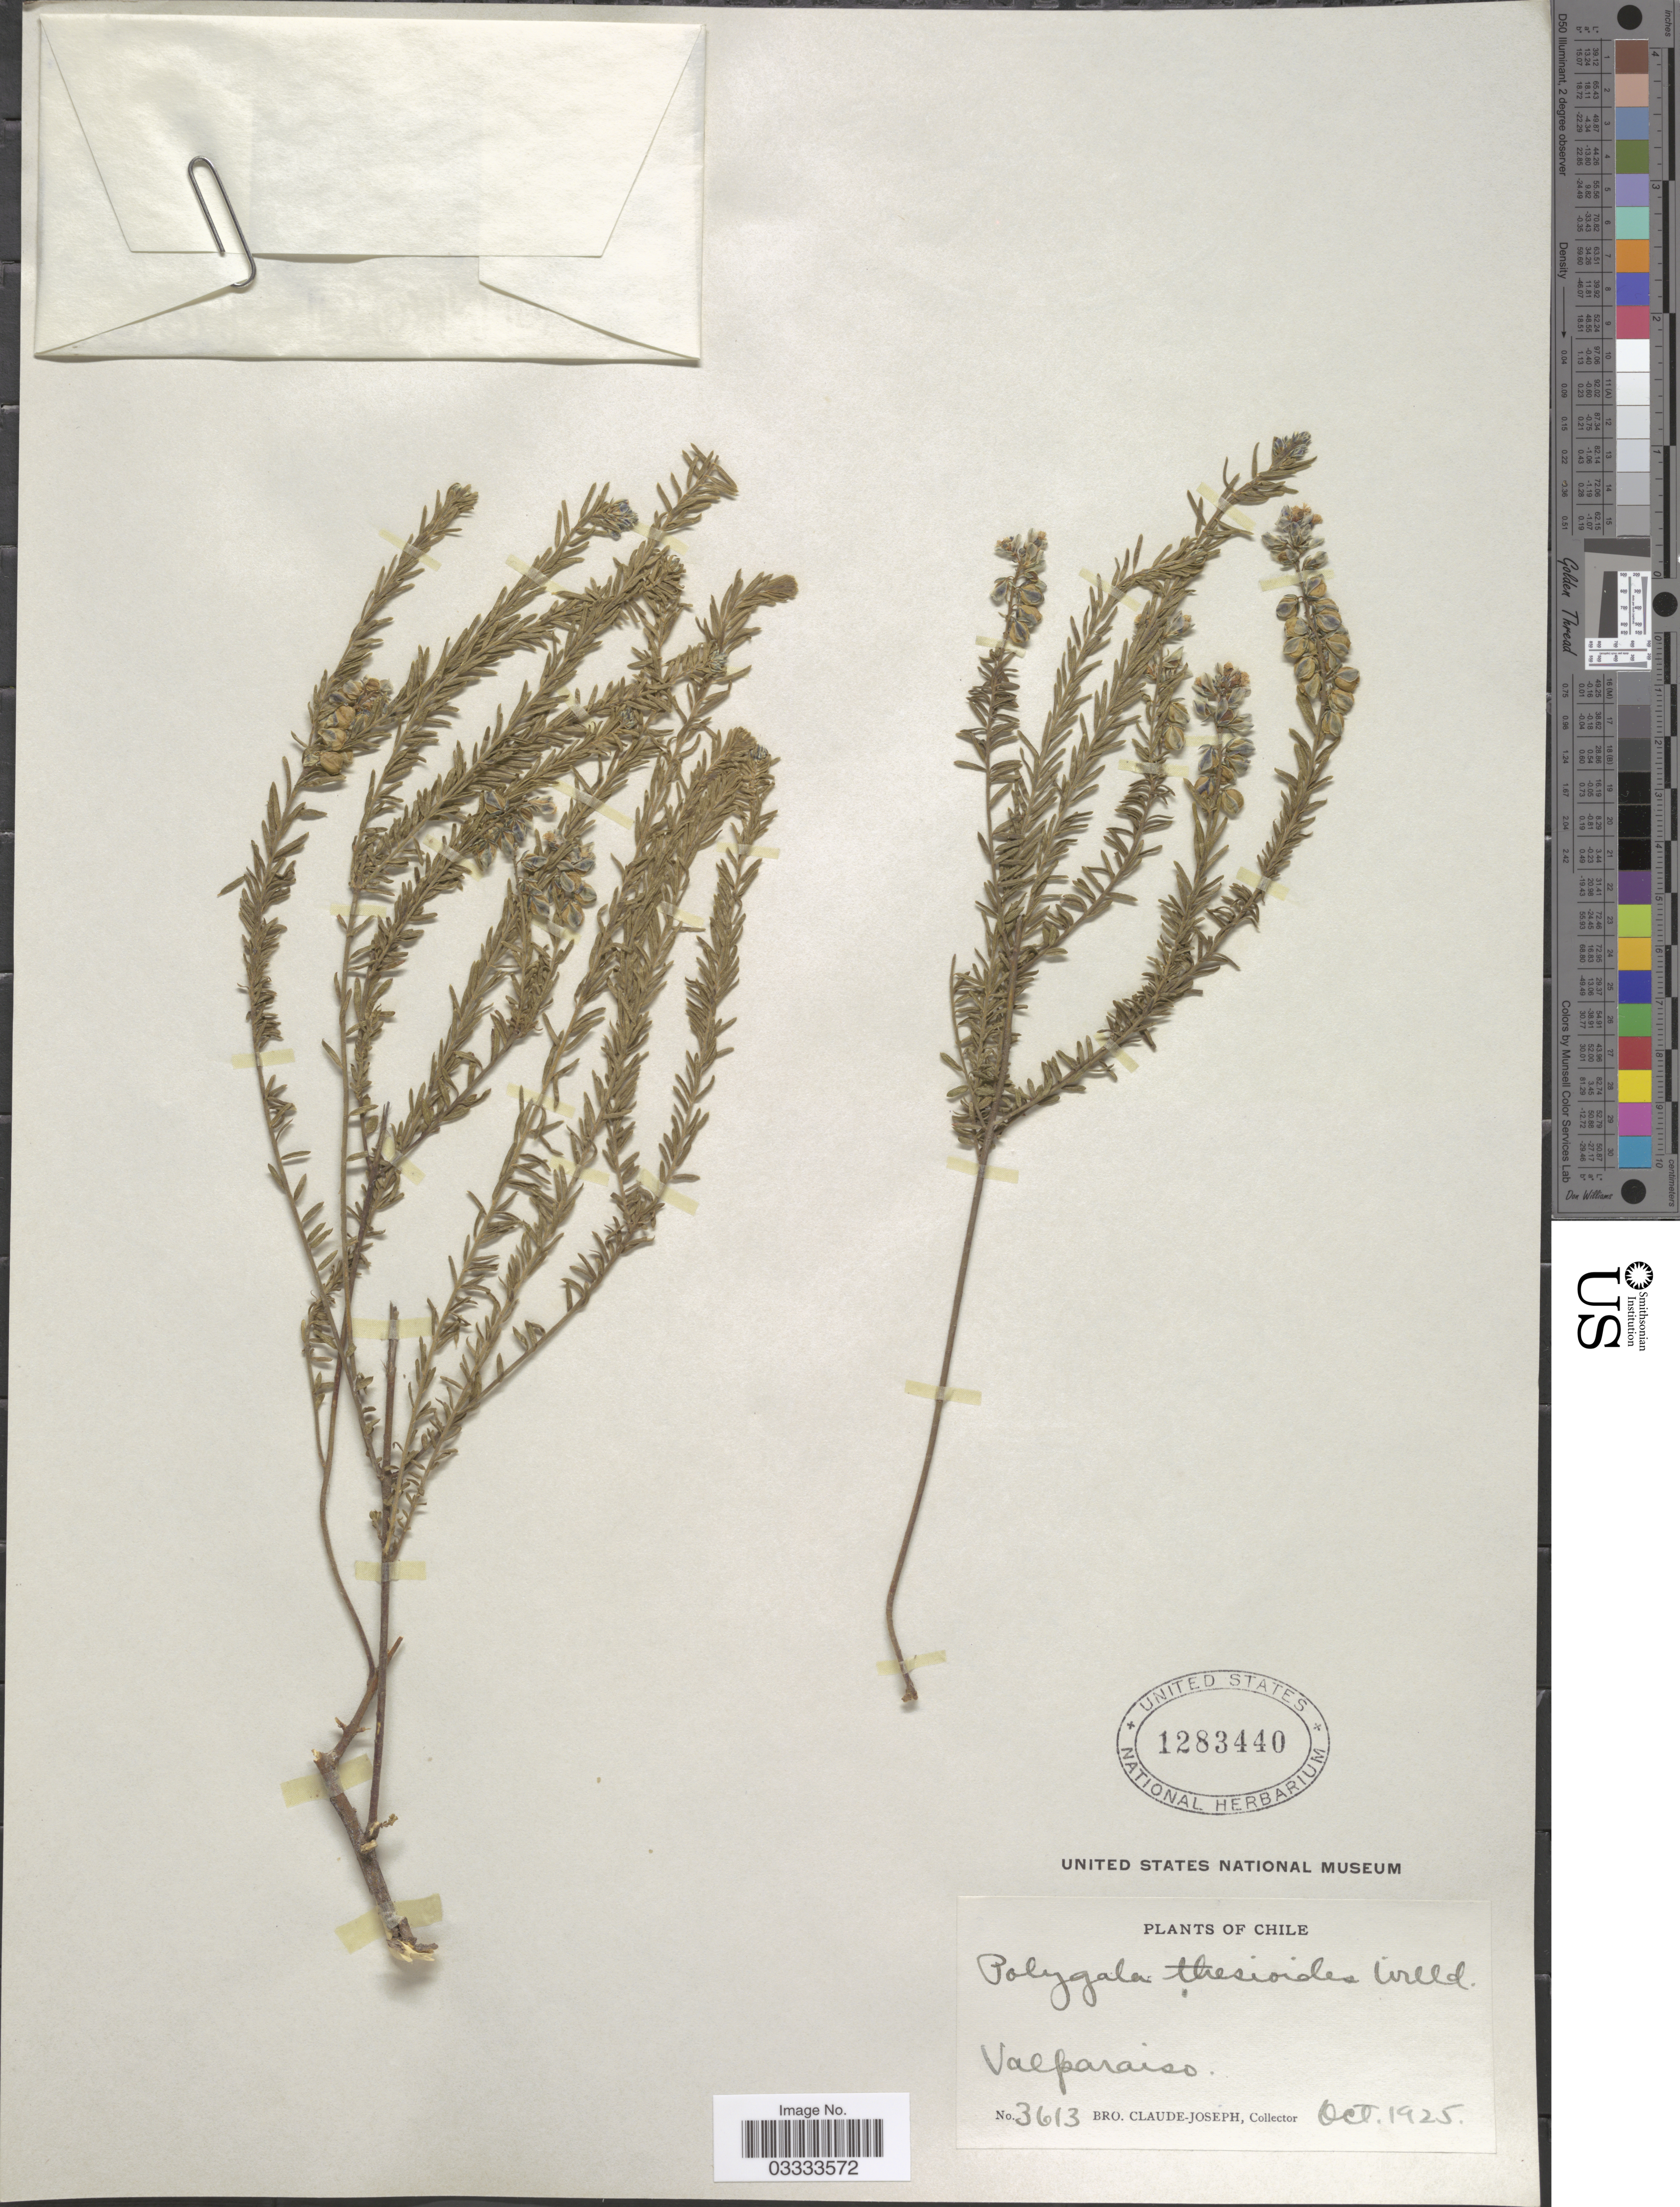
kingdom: Plantae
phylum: Tracheophyta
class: Magnoliopsida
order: Fabales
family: Polygalaceae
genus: Polygala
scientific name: Polygala gnidioides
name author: Willd.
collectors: Bro. Claude-Joseph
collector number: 3613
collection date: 1925-10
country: Chile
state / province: Valparaíso (V)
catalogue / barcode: US 1283440